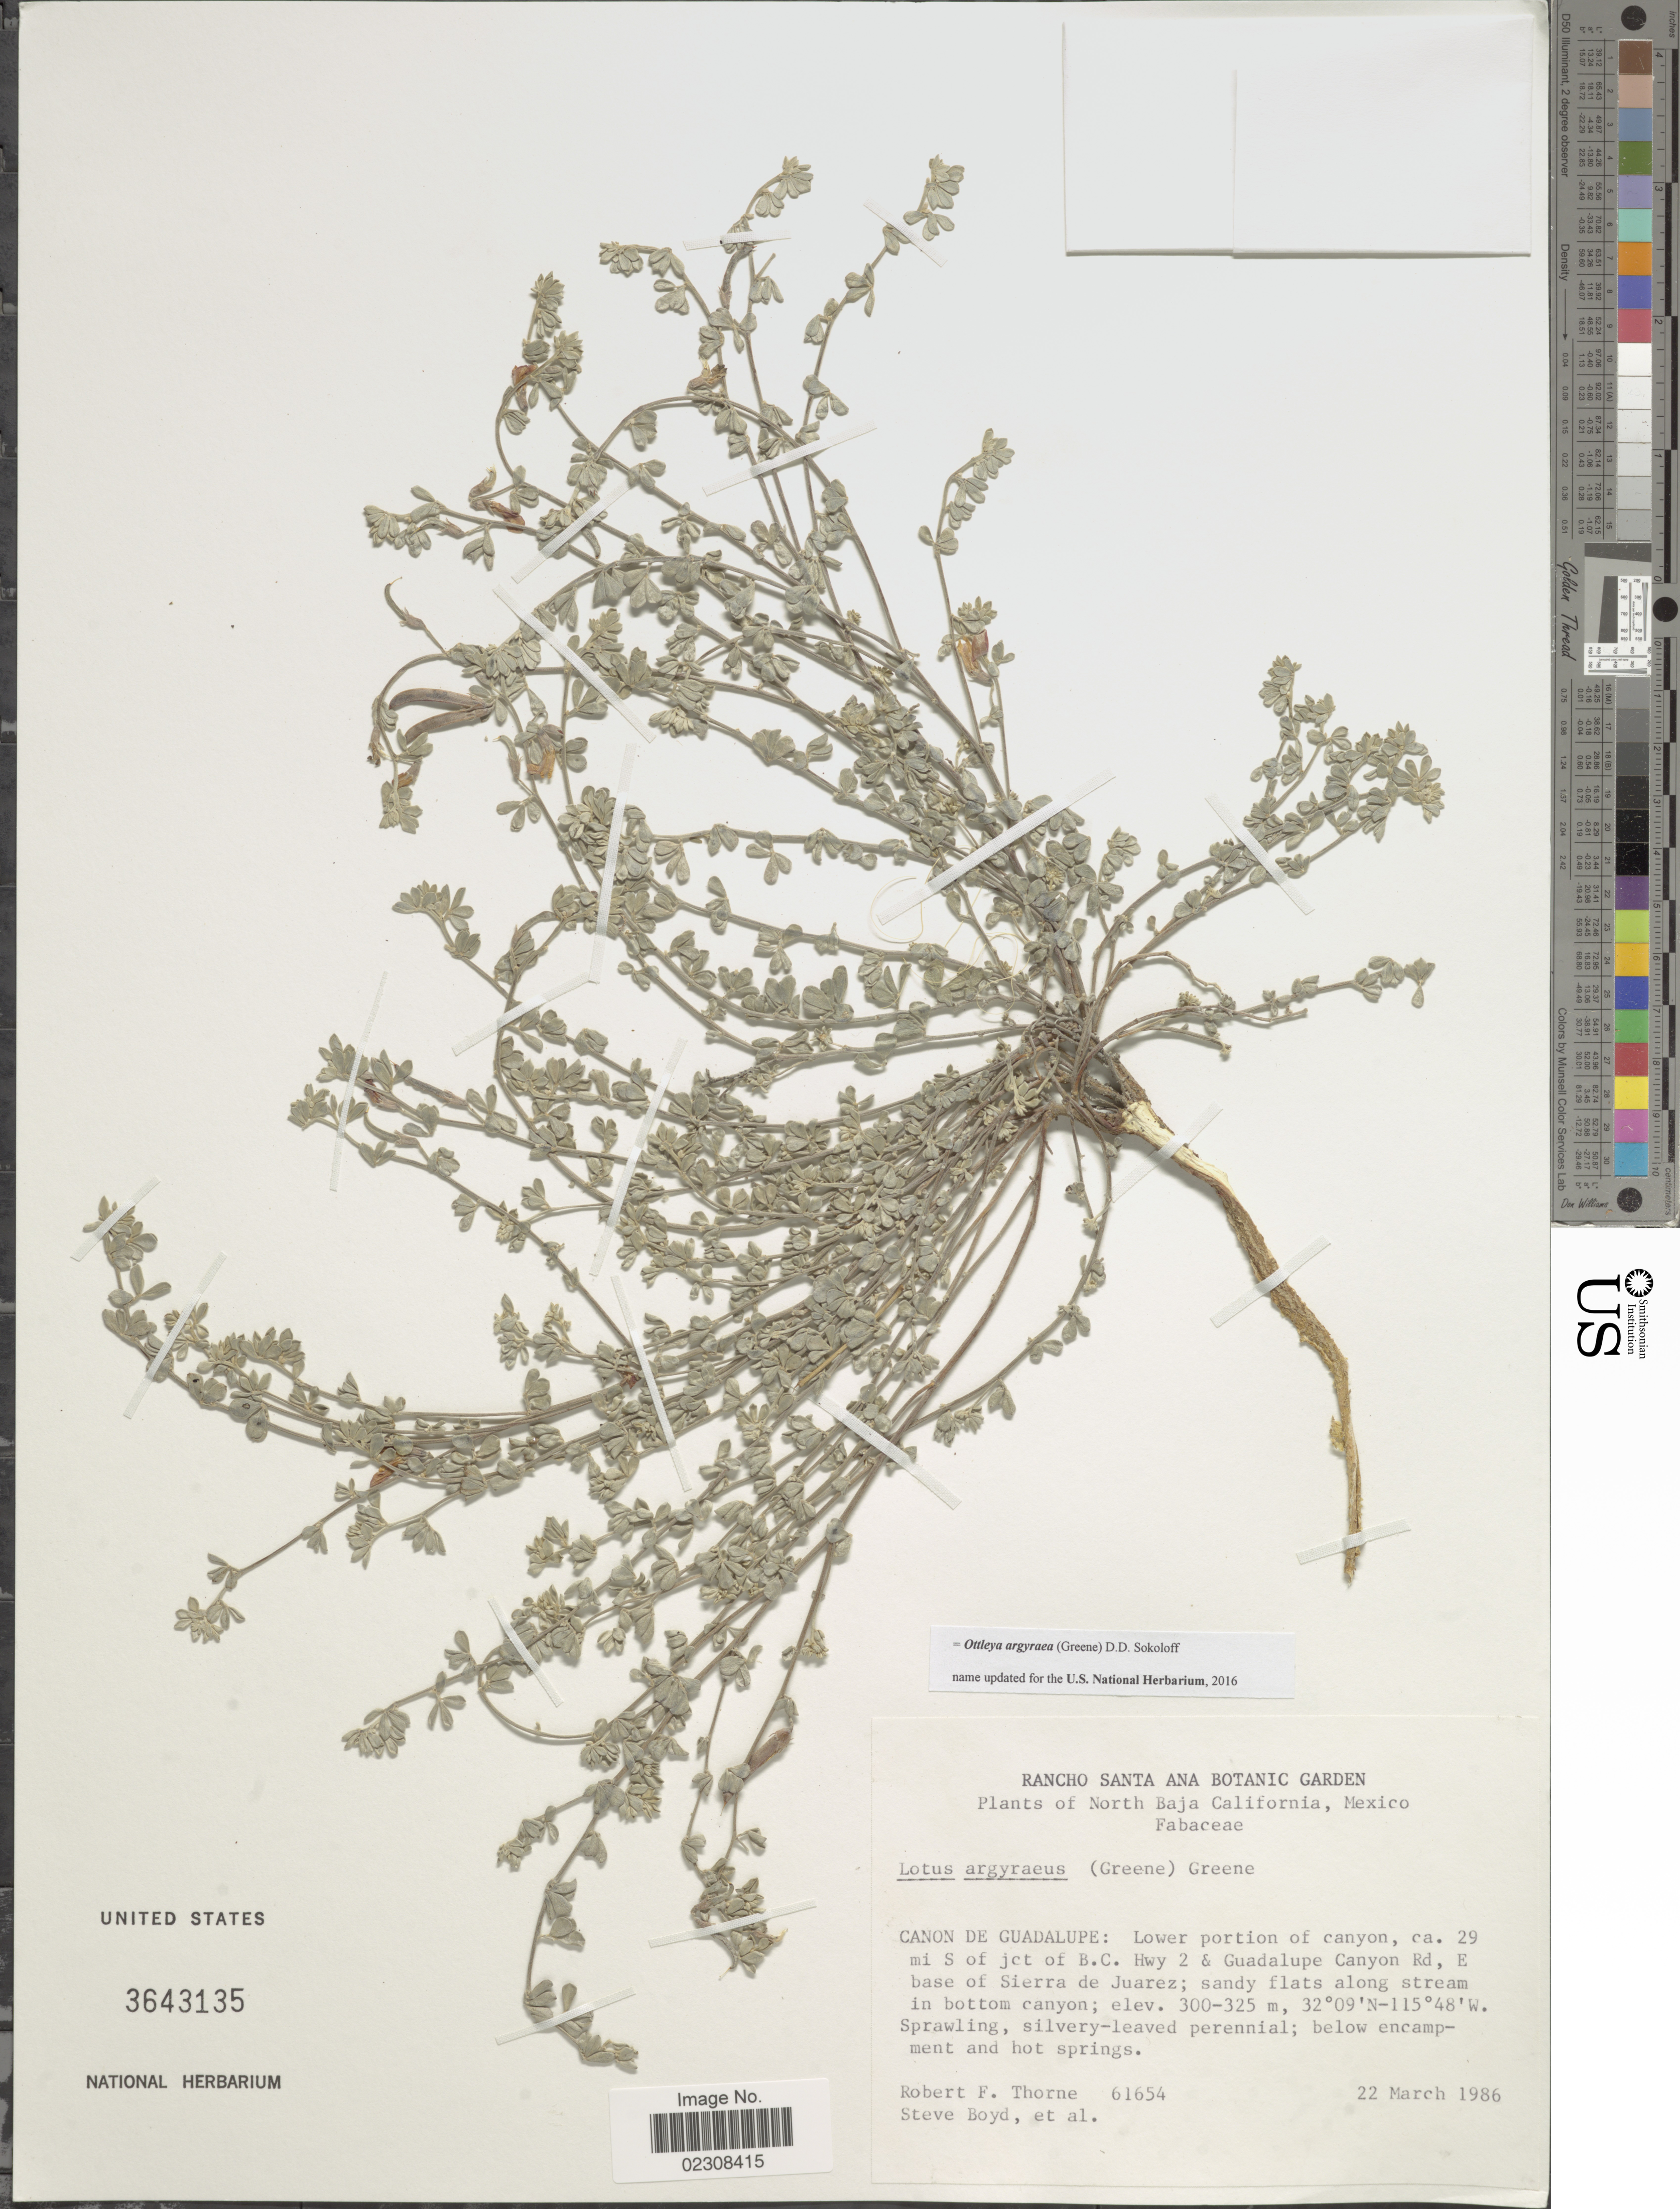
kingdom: Plantae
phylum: Tracheophyta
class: Magnoliopsida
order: Fabales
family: Fabaceae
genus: Ottleya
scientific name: Ottleya argyraea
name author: (Greene) D.D. Sokoloff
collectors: R. F. Thorne, S. Boyd & et al.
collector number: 61654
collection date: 1986-03-22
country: Mexico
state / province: Baja California Norte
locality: North Baja California, Canon de Guadalupe: Lower portion of canyon, ca. 29 mi S of jct of B.C. Hwy 2 & Guadalupe Canyon Rd, E base of Sierra de Juarez; sandy flats along stream in bottom canyon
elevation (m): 300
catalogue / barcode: US 3643135